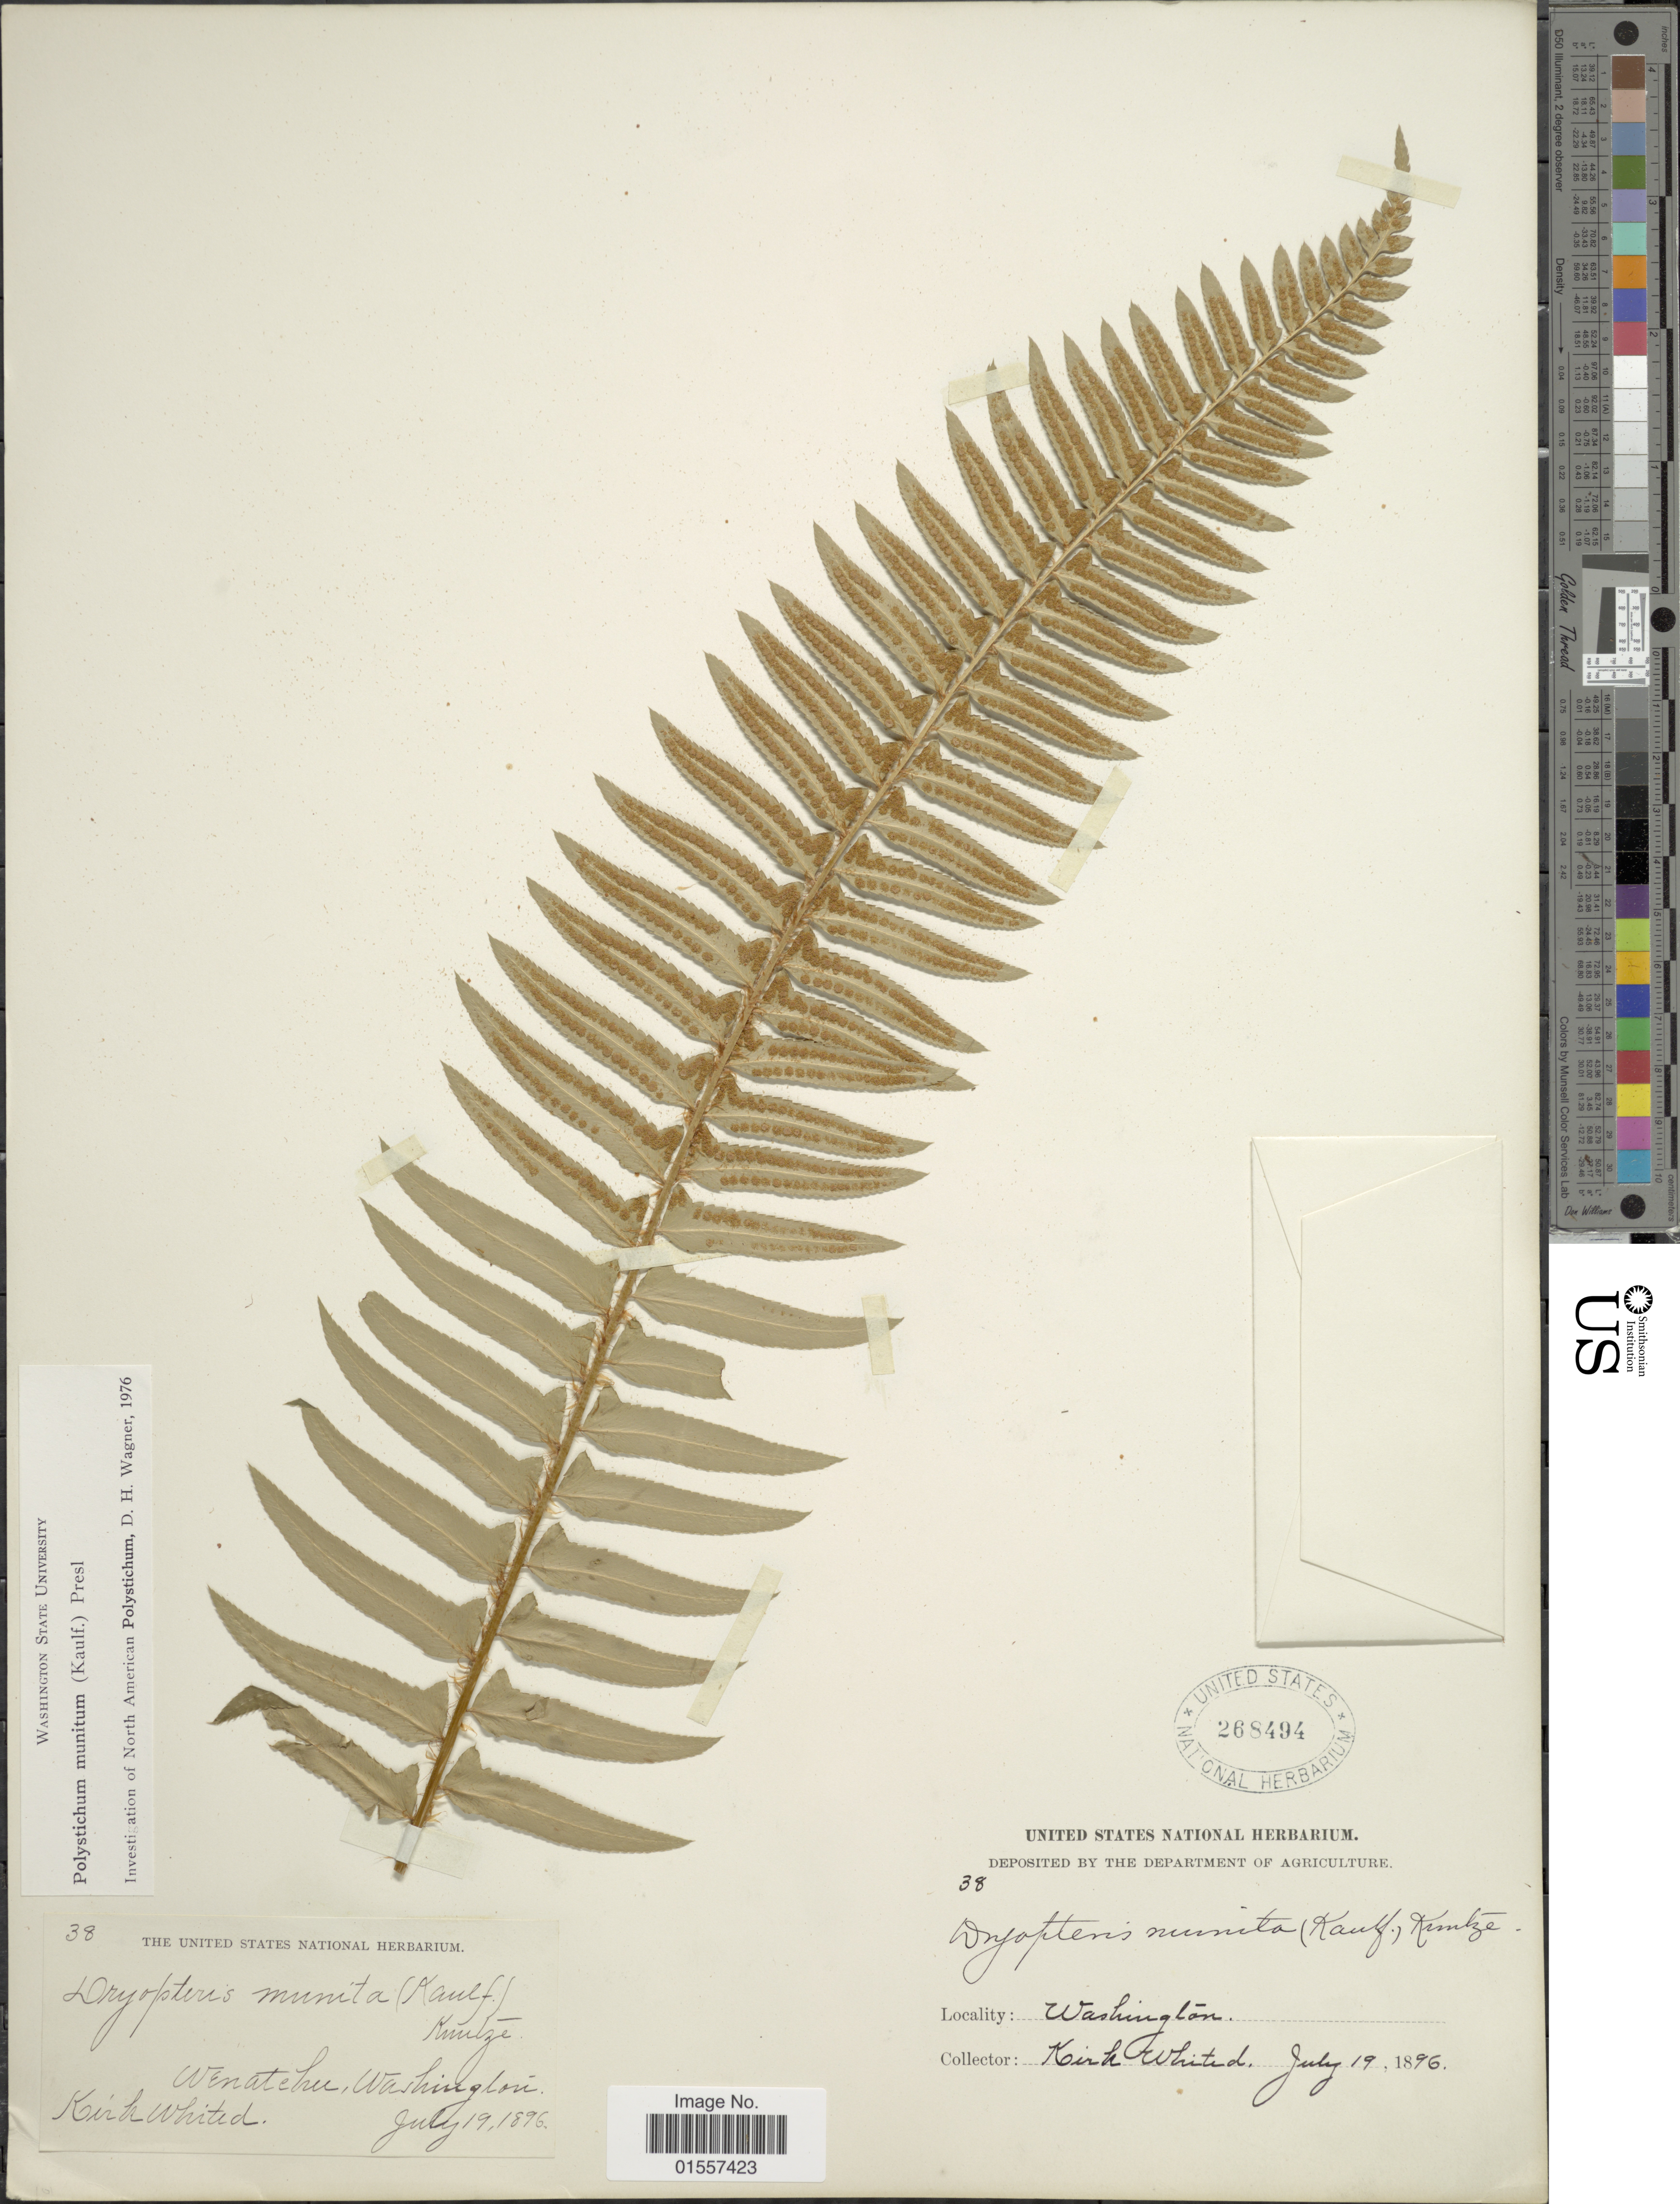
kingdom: Plantae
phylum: Tracheophyta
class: Polypodiopsida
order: Polypodiales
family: Dryopteridaceae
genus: Polystichum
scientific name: Polystichum munitum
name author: (Kaulf.) C. Presl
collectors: K. Whited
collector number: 38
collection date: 1896-07-19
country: United States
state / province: Washington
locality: Wenatehu, Washington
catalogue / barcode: US 268494